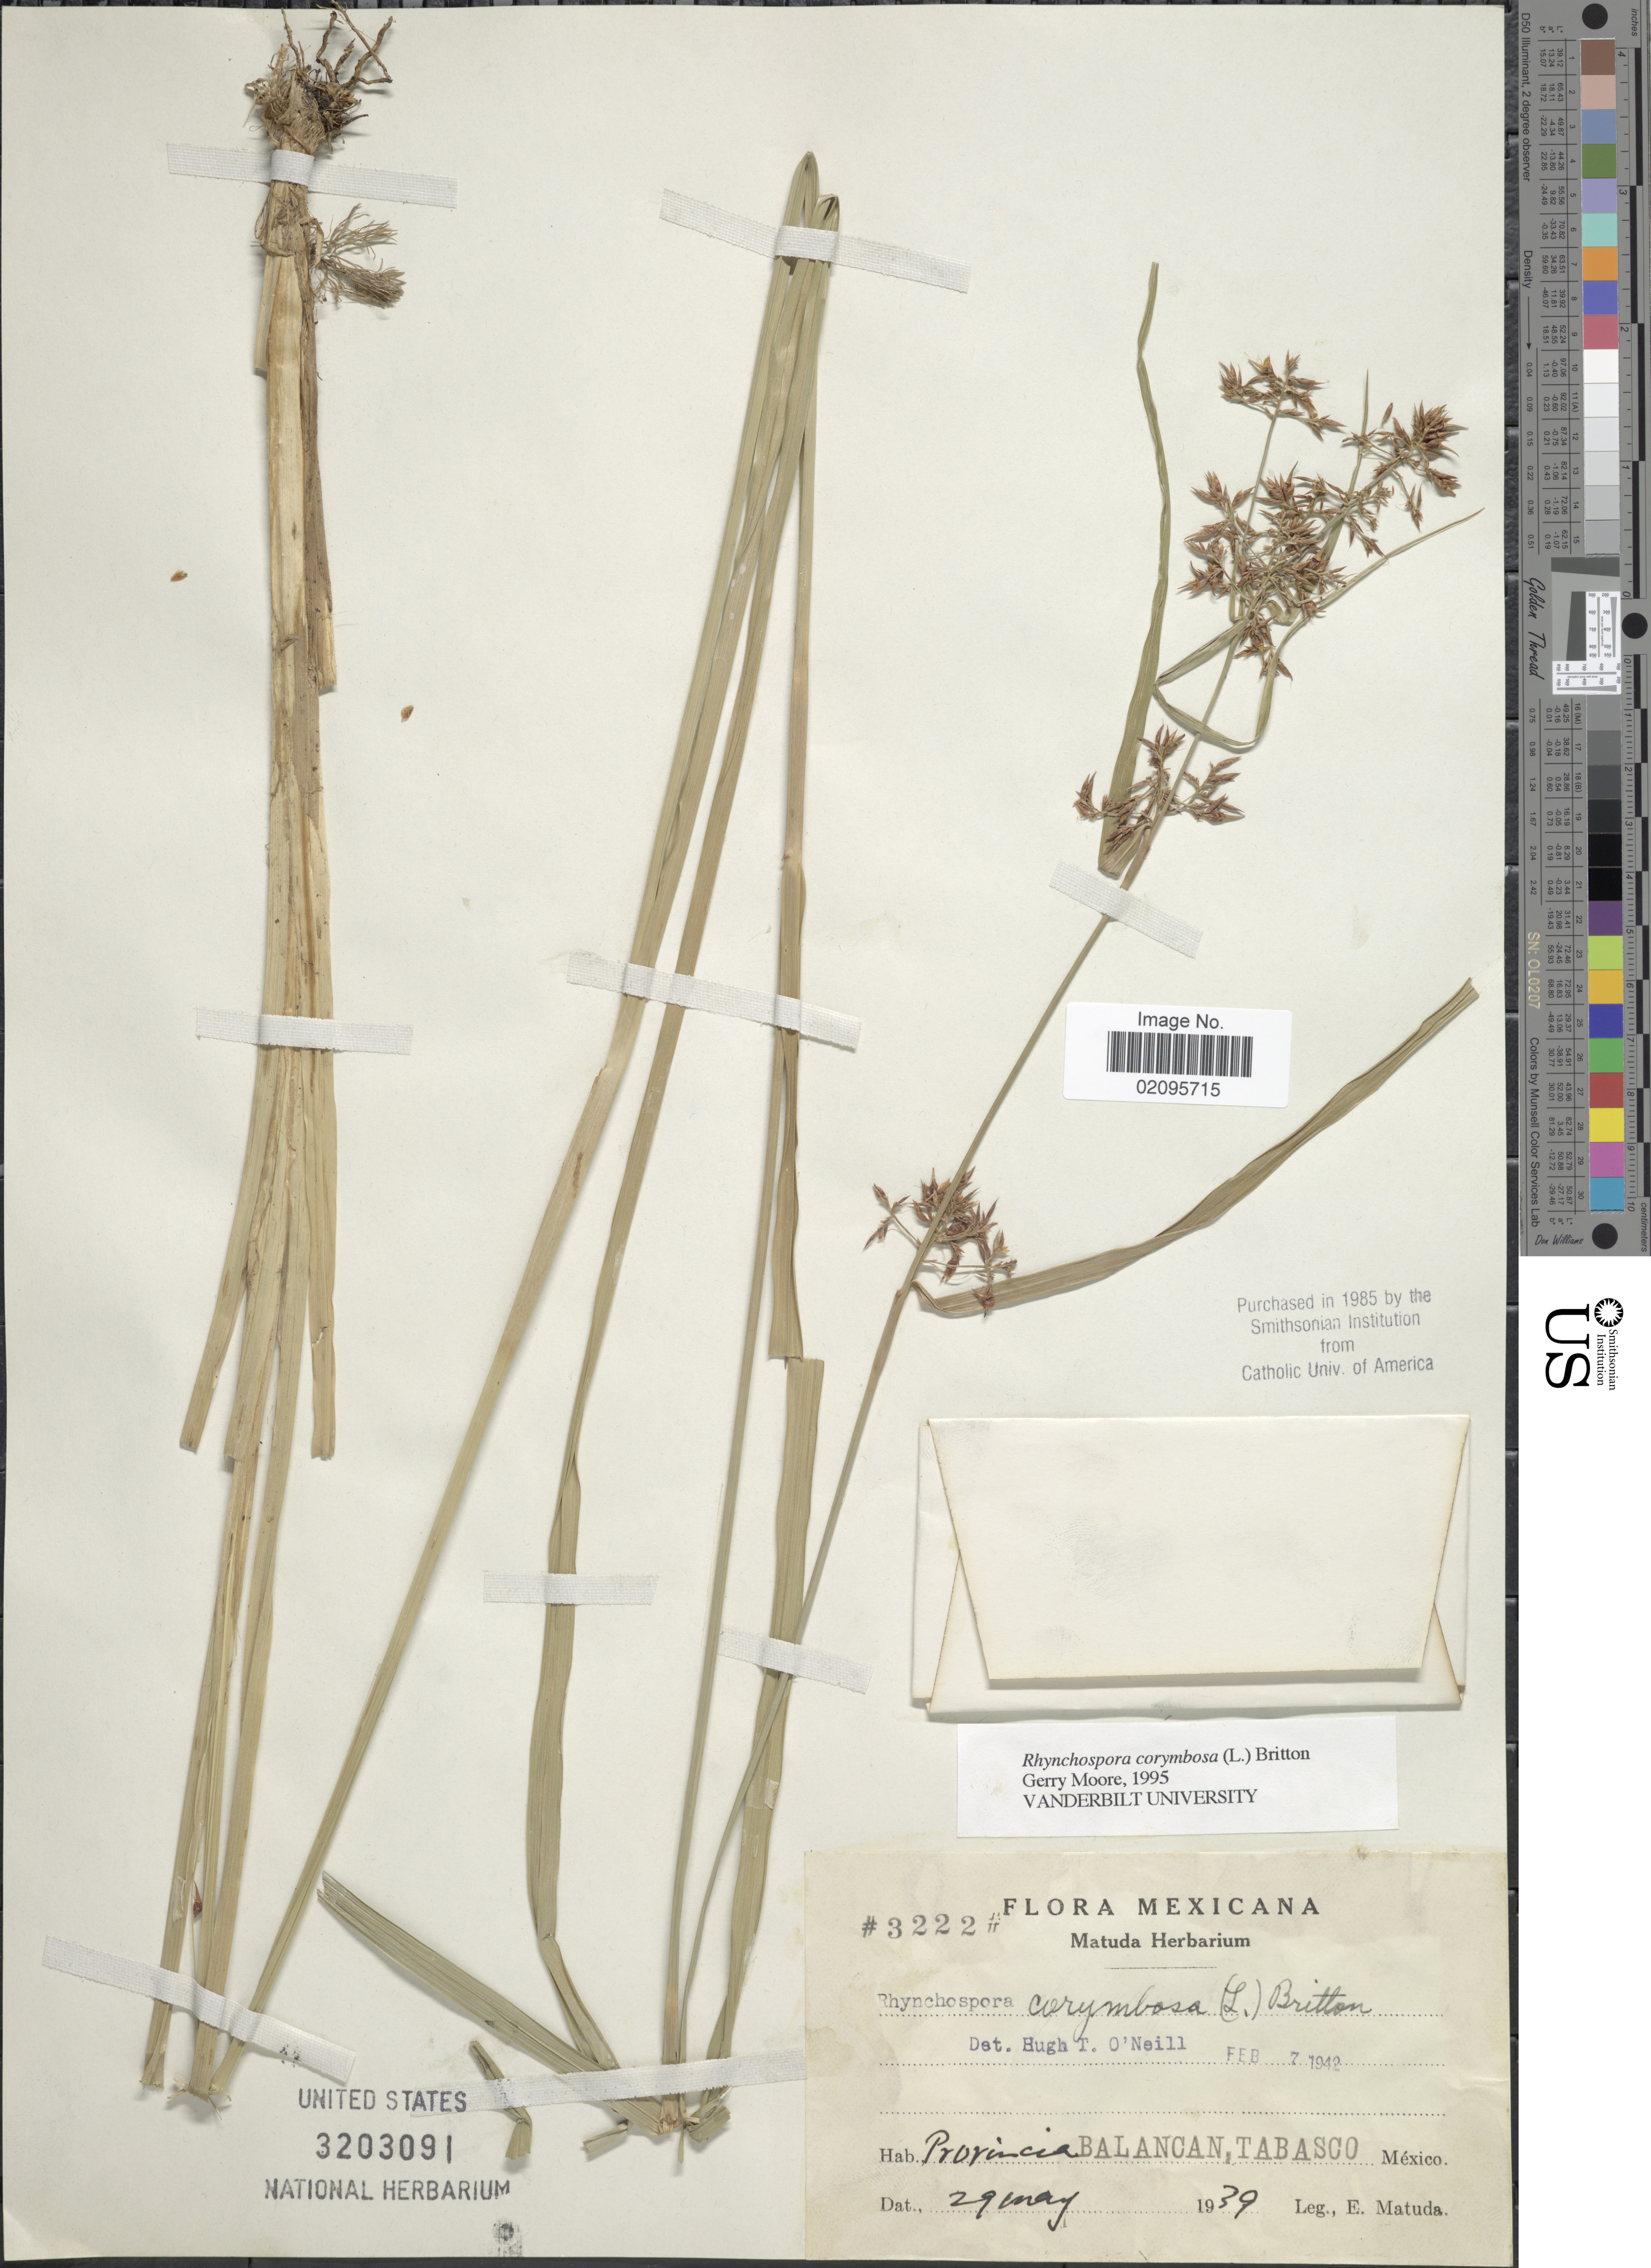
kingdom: Plantae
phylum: Tracheophyta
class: Liliopsida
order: Poales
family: Cyperaceae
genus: Rhynchospora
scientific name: Rhynchospora corymbosa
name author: (L.) Britton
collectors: E. Matuda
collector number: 3222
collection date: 1939-05-29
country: Mexico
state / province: Tabasco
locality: Provincia Balancan.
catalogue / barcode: US 3203091